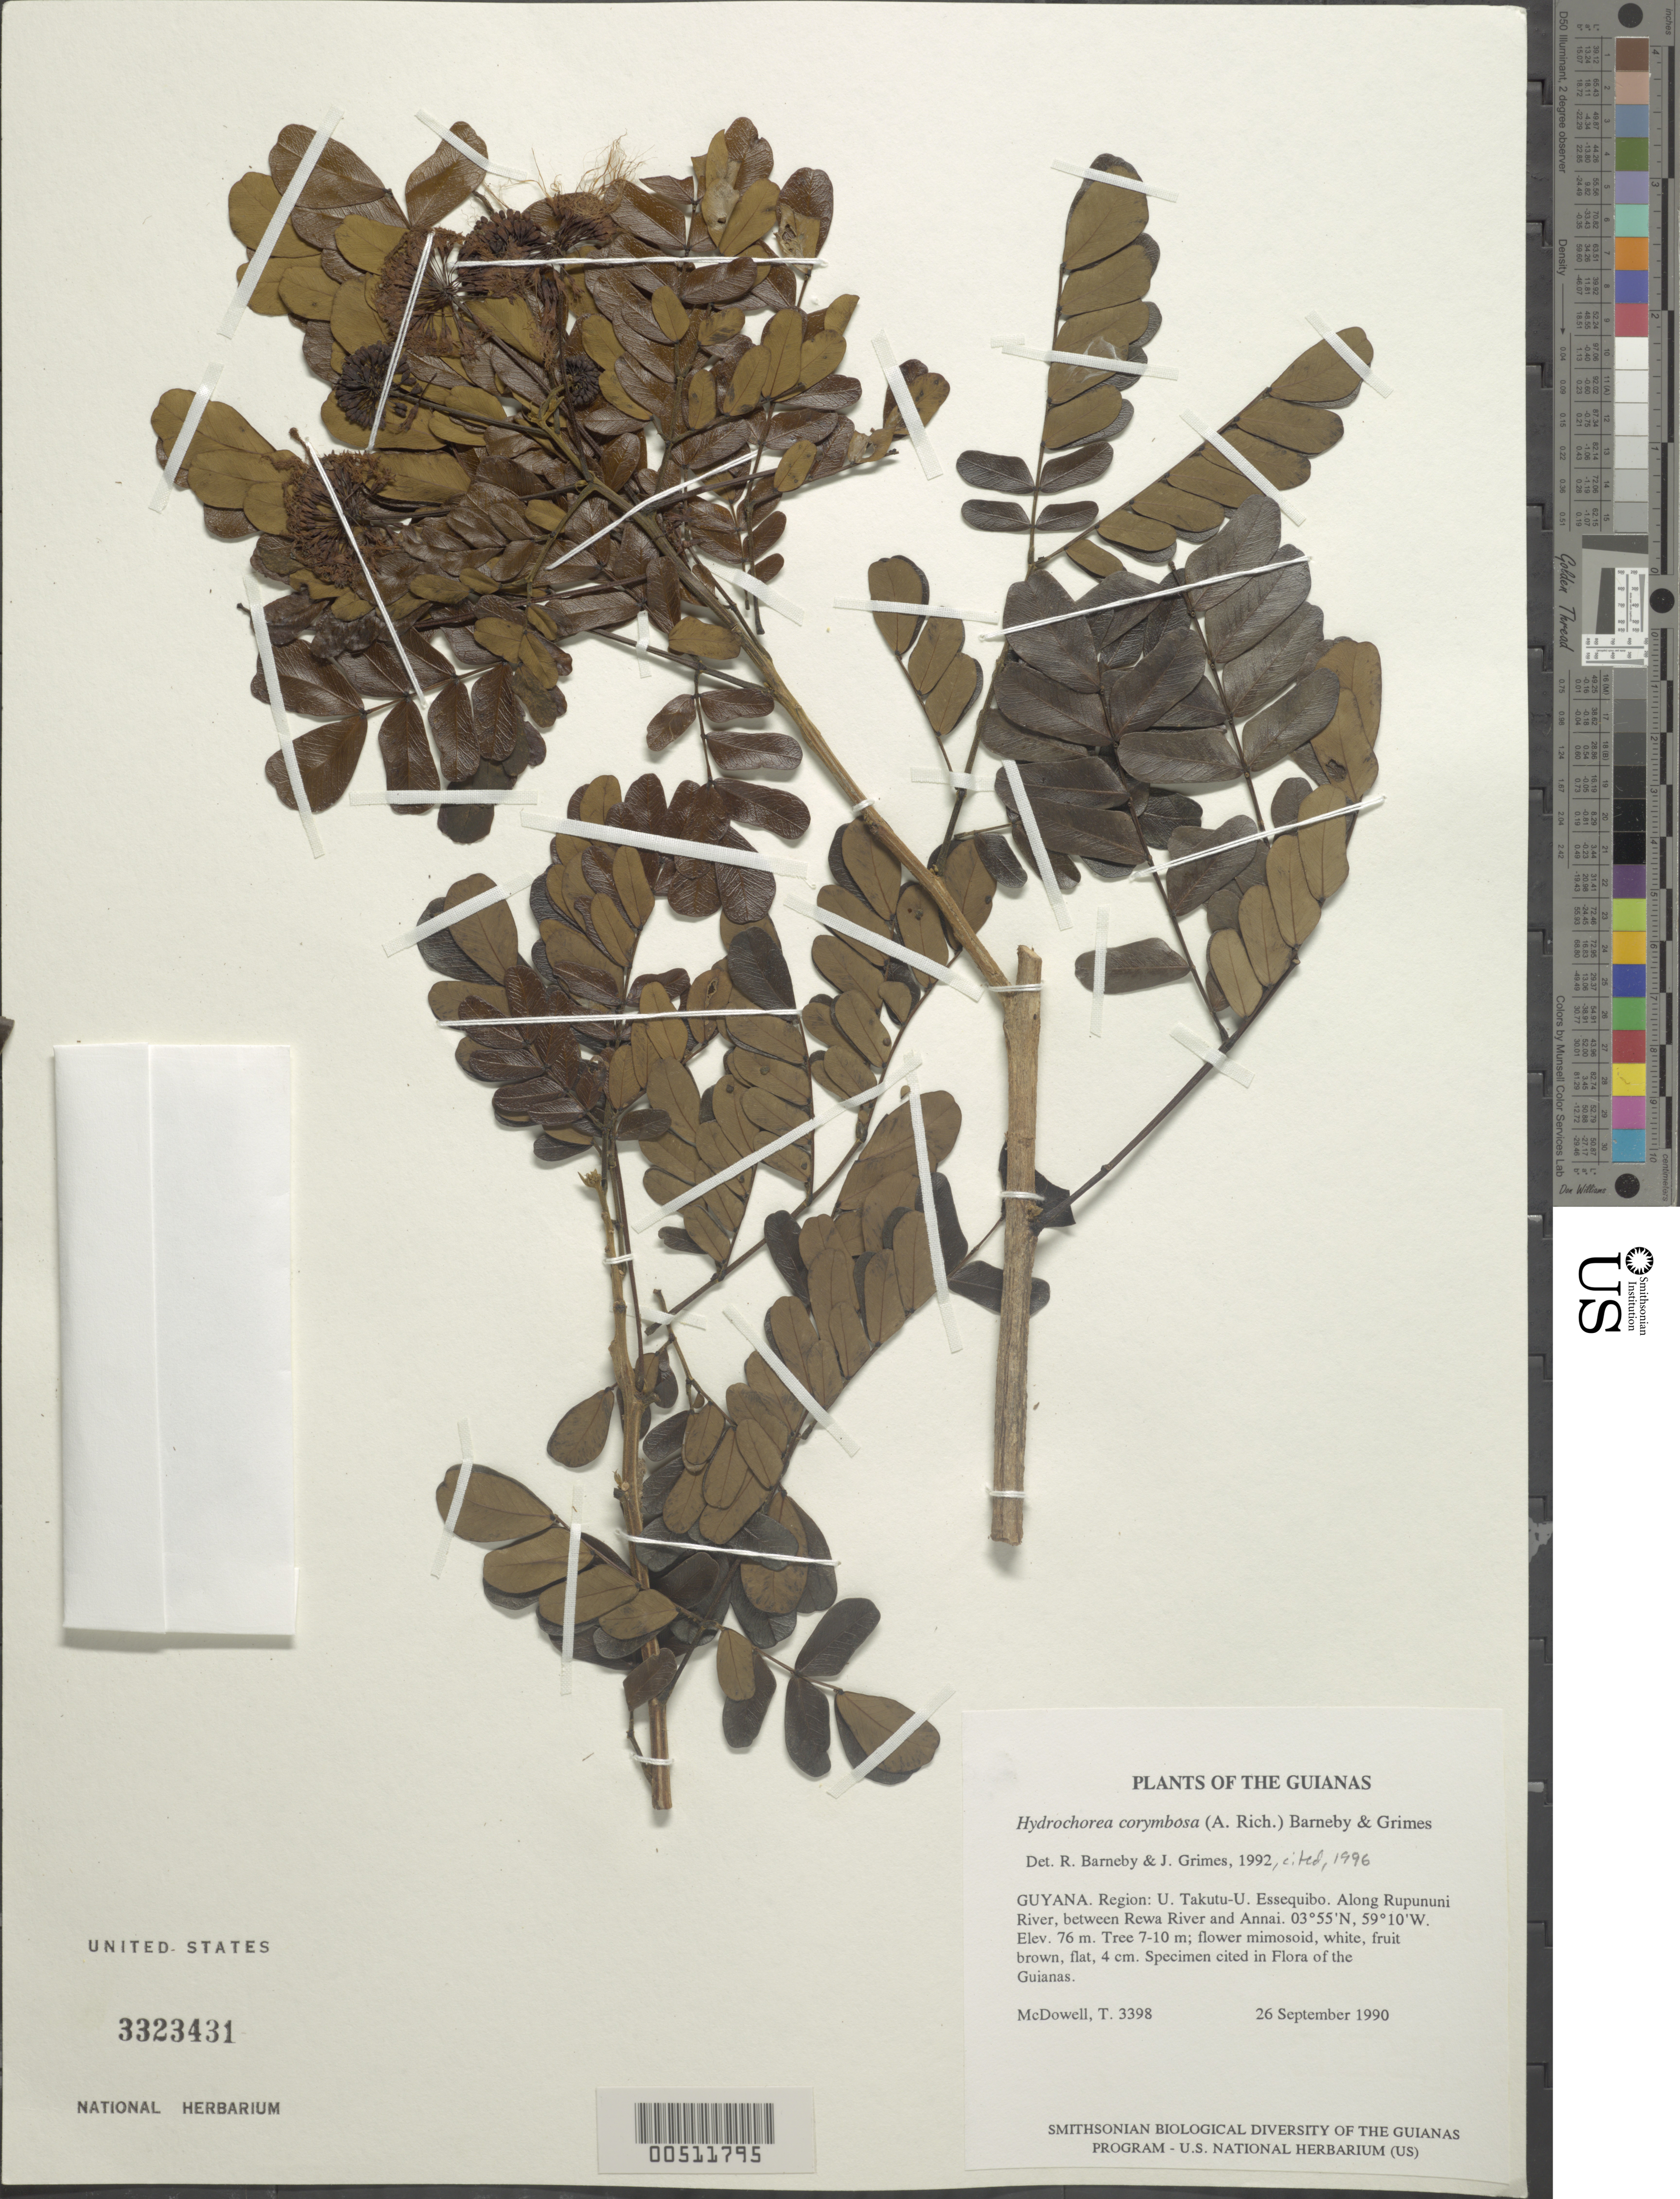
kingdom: Plantae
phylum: Tracheophyta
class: Magnoliopsida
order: Fabales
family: Fabaceae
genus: Hydrochorea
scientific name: Hydrochorea corymbosa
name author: (Rich.) Barneby & J.W. Grimes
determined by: Barneby, R. C.; Grimes, J. W.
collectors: T. McDowell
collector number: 3398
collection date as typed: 26 September 1990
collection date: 1990-09-26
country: Guyana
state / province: U. Takutu-U. Essequibo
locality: Along Rupununi River, between Rewa River and Annai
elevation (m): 76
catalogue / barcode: US 3323431